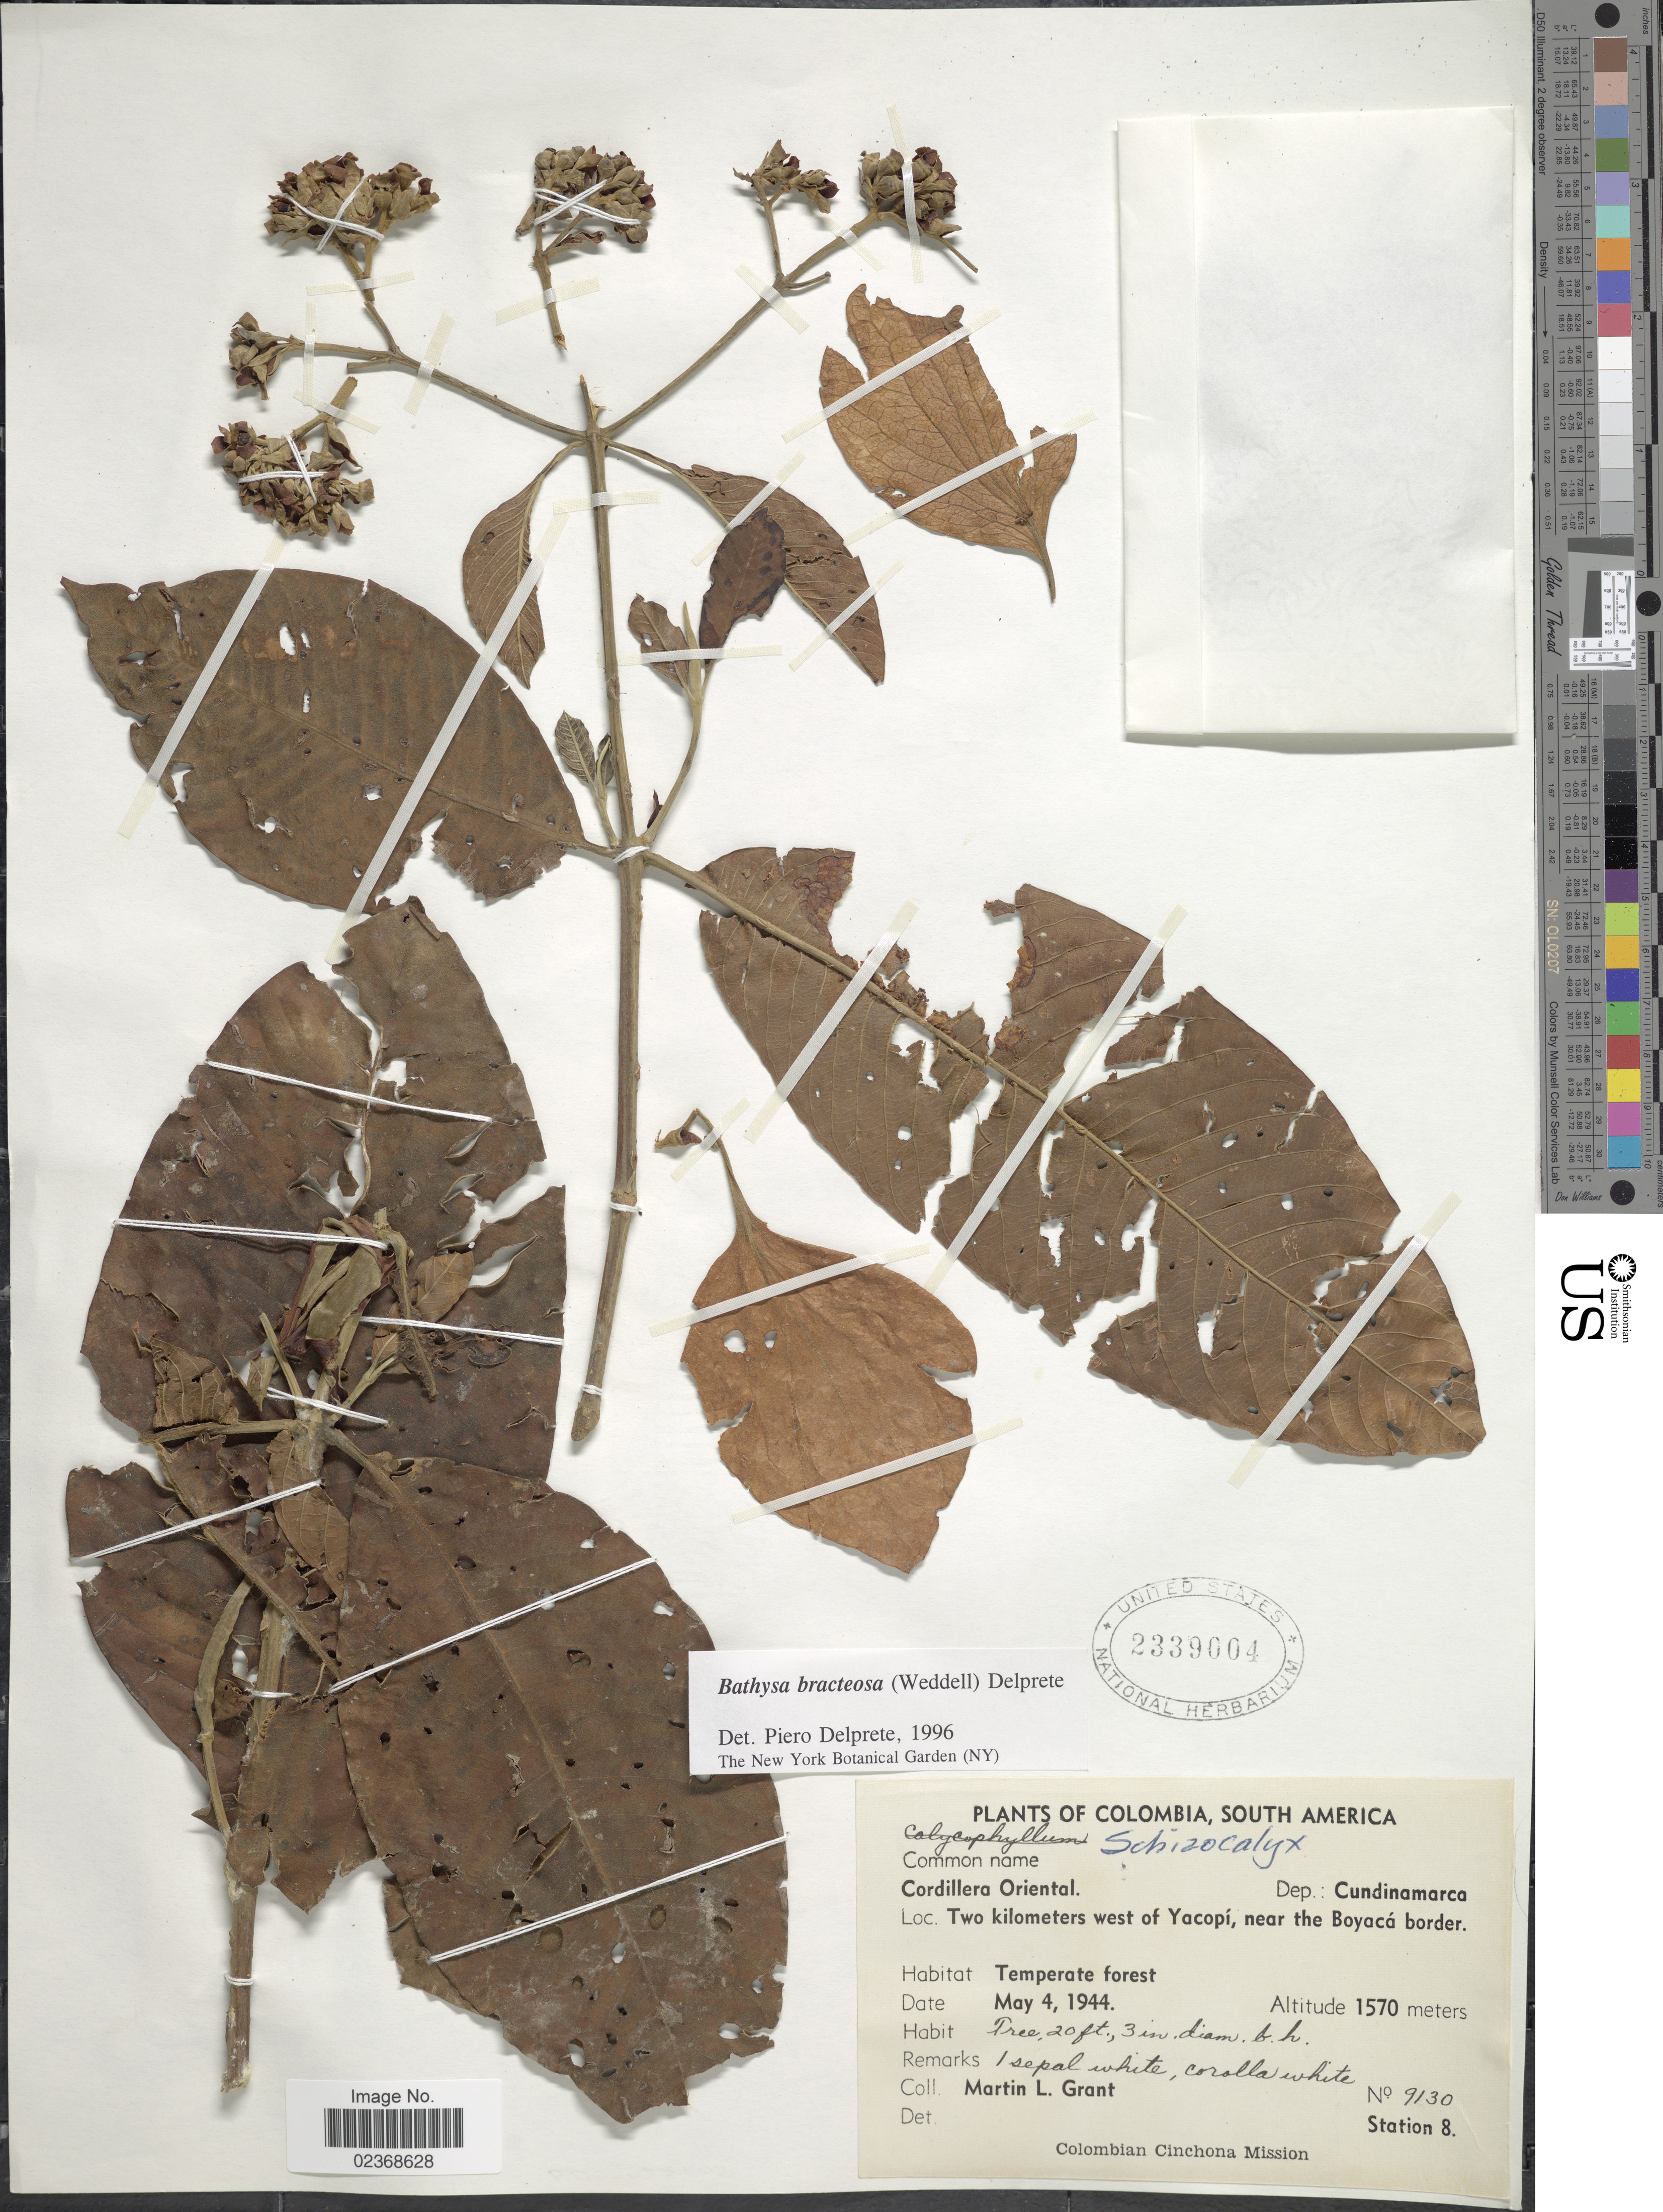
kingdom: Plantae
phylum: Tracheophyta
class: Magnoliopsida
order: Gentianales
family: Rubiaceae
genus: Schizocalyx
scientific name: Schizocalyx bracteosus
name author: Wedd.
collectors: M. L. Grant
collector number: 9130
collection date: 1944-05-04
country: Colombia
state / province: Cundinamarca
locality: Cordillera Oriental, Two kilometers west of Yacopi, near the Boyaca border, Station 8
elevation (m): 1570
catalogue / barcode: US 2339004